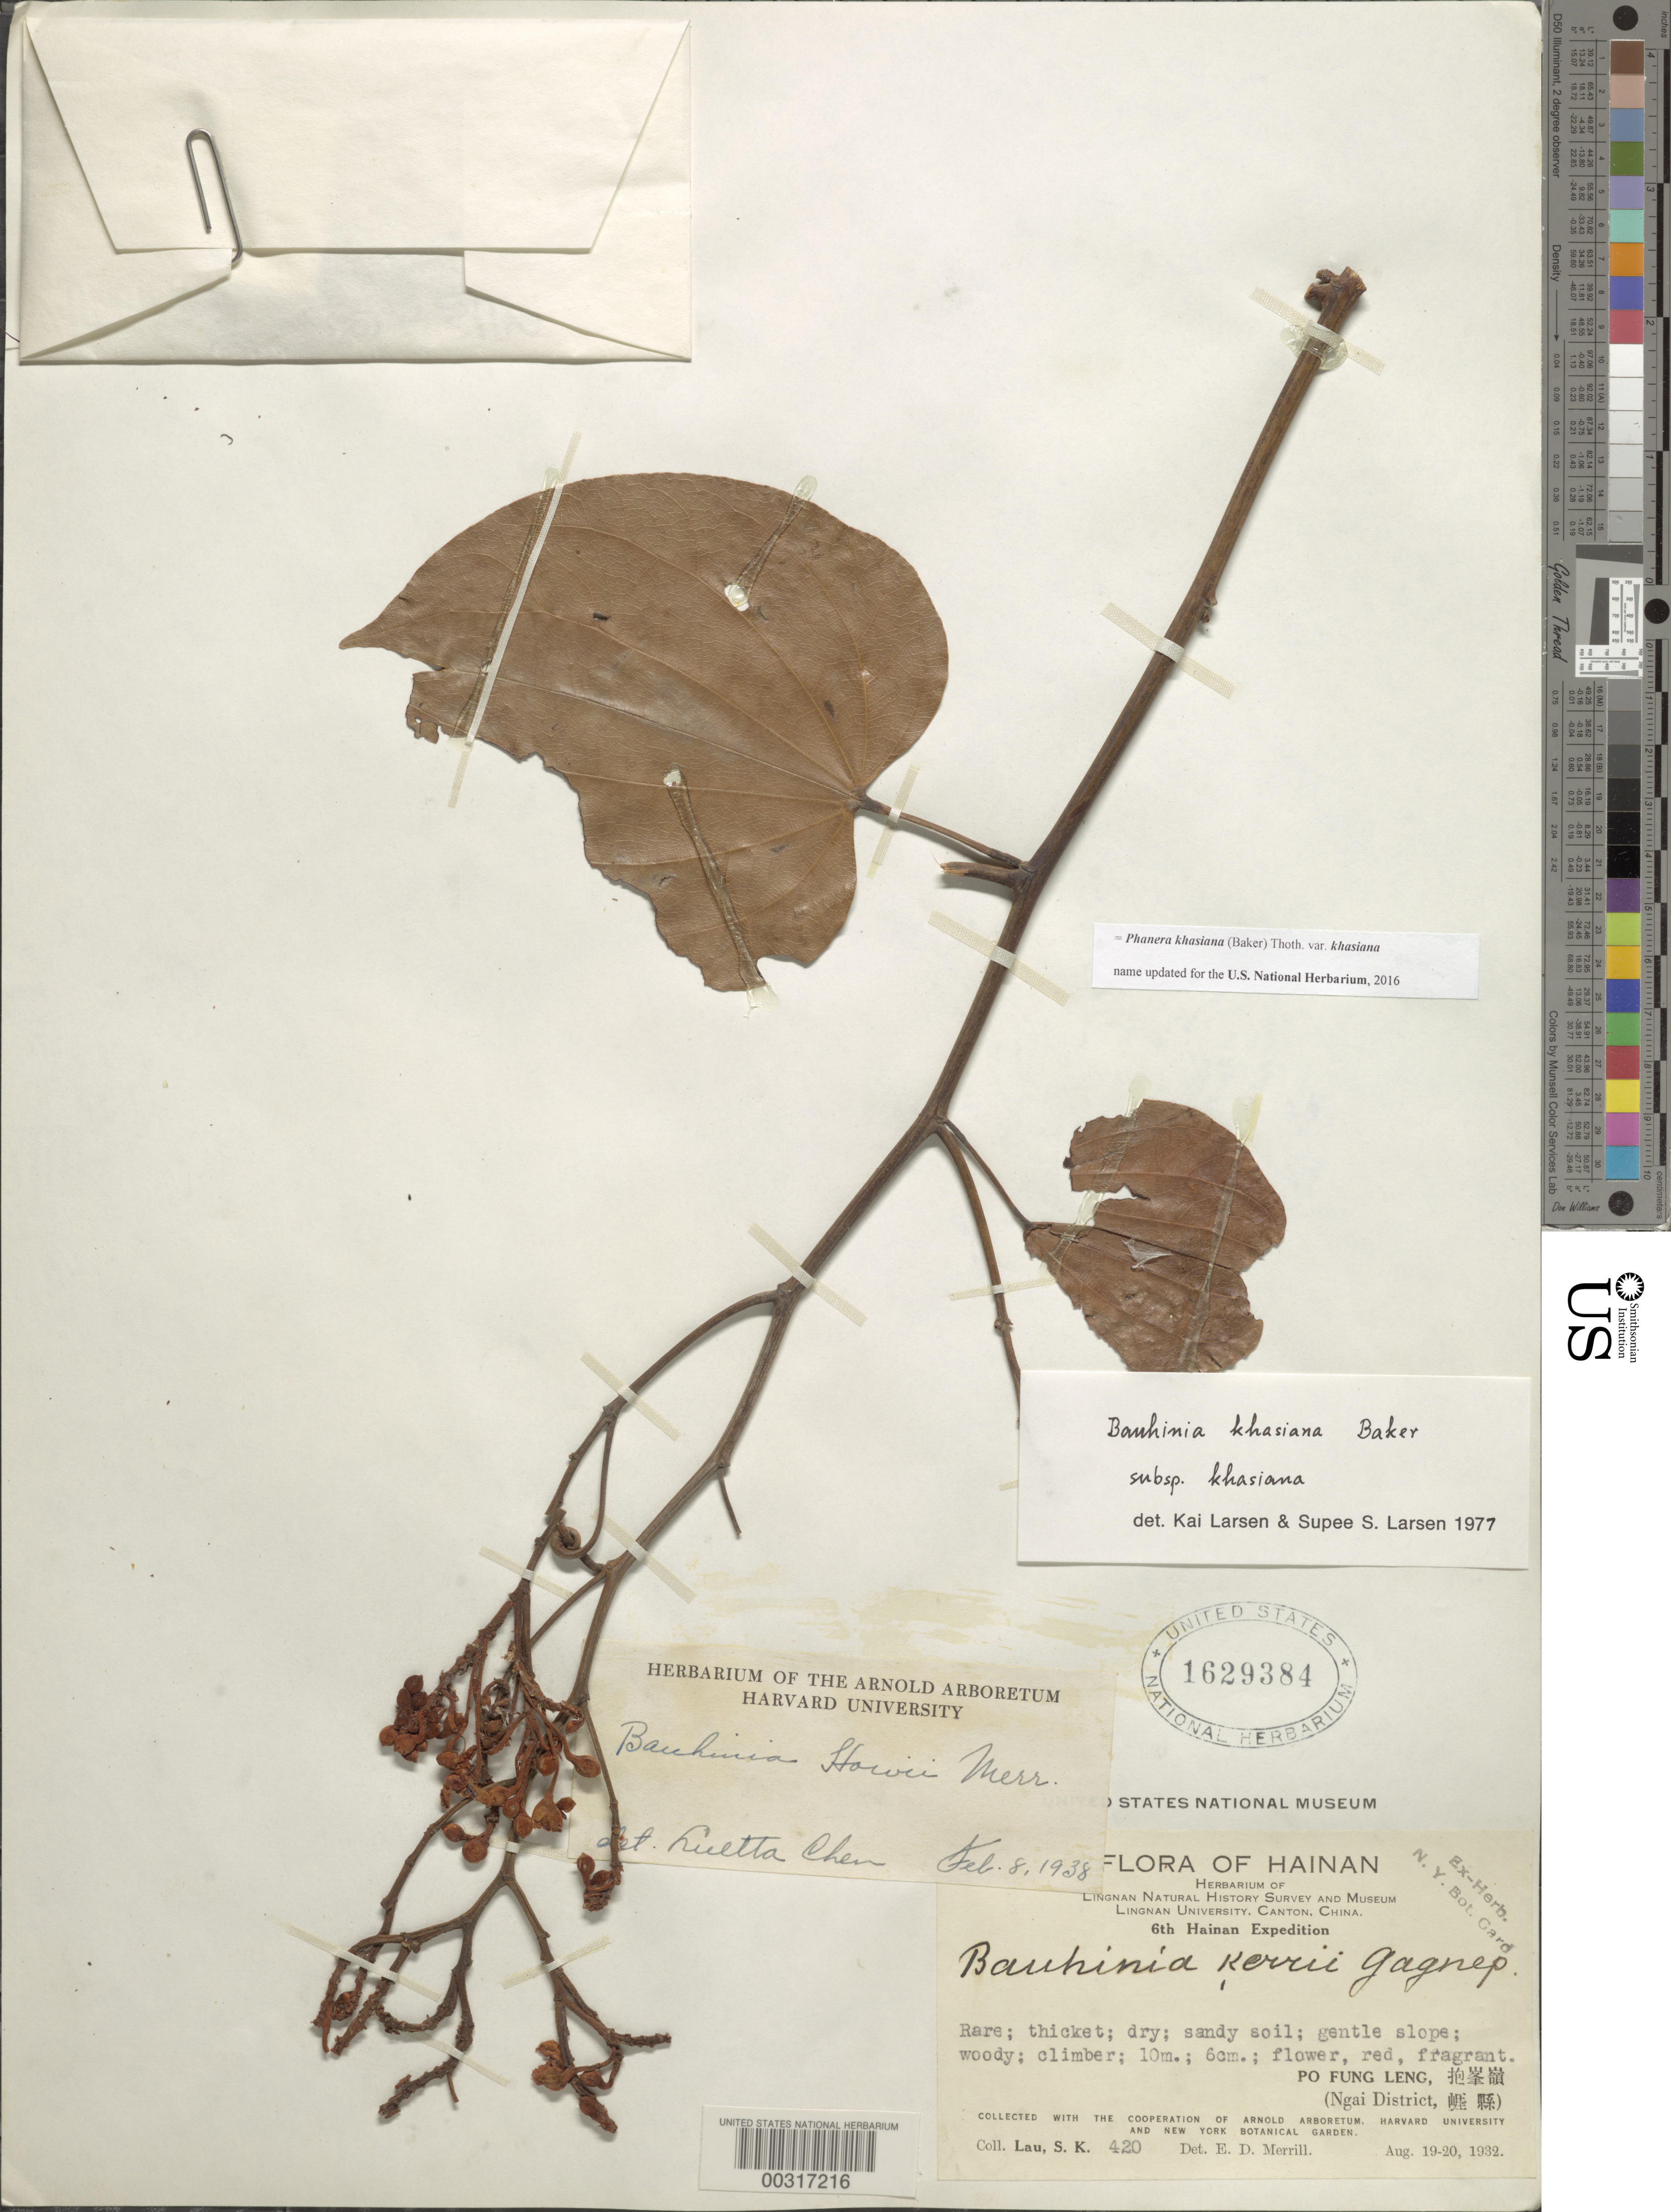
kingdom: Plantae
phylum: Tracheophyta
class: Magnoliopsida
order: Fabales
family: Fabaceae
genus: Phanera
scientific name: Phanera khasiana var. khasiana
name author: (Baker) Thothathri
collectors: S. K. Lau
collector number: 420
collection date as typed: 19 Aug 1932 to 20 Aug 1932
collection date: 1932-08-19/1932-08-20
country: China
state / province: Hainan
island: Hainan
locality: Po fung leng; ngai dist.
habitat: Thicket; dry; sandy soil; gentle slope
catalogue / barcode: US 1629384